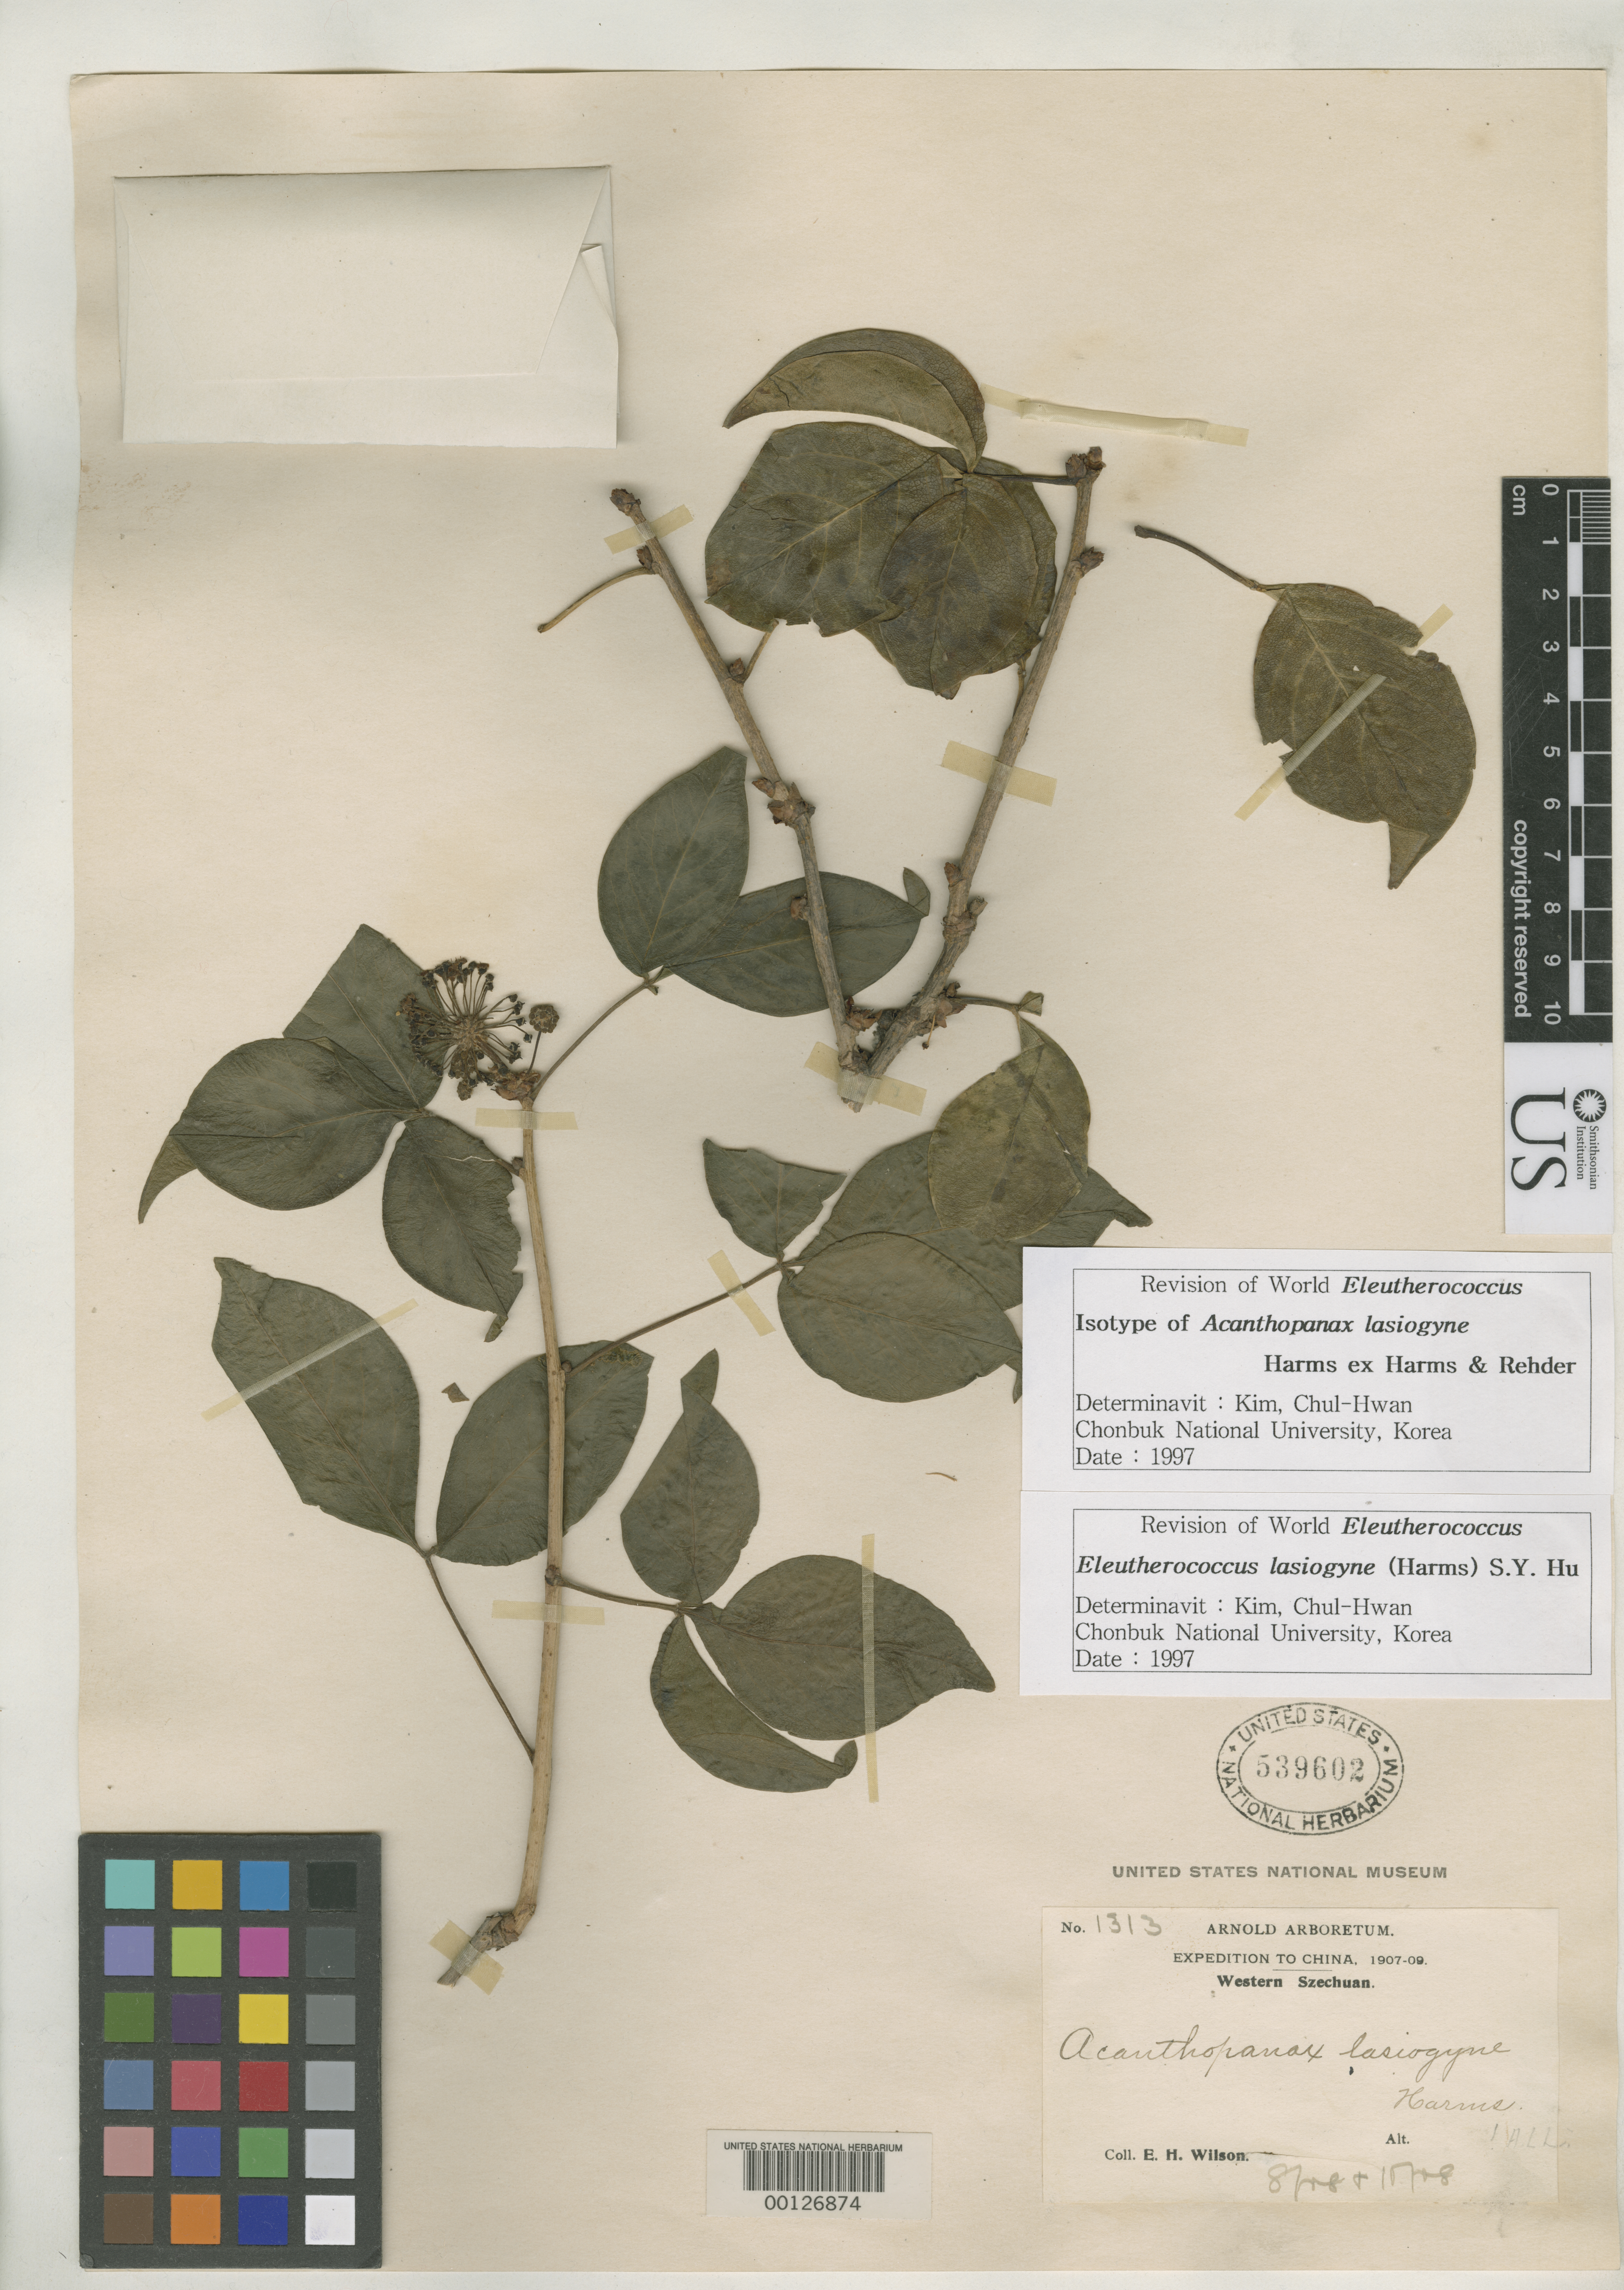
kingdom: Plantae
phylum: Tracheophyta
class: Magnoliopsida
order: Apiales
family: Araliaceae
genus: Acanthopanax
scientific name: Acanthopanax lasiogyne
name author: Harms in Sarg.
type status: Isotype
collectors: E. H. Wilson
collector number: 1313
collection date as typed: Aug 1908 to -- Oct 1908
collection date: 1908-08/1908-10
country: China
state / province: Sichuan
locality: Western Szechuan.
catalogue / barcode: US 539602